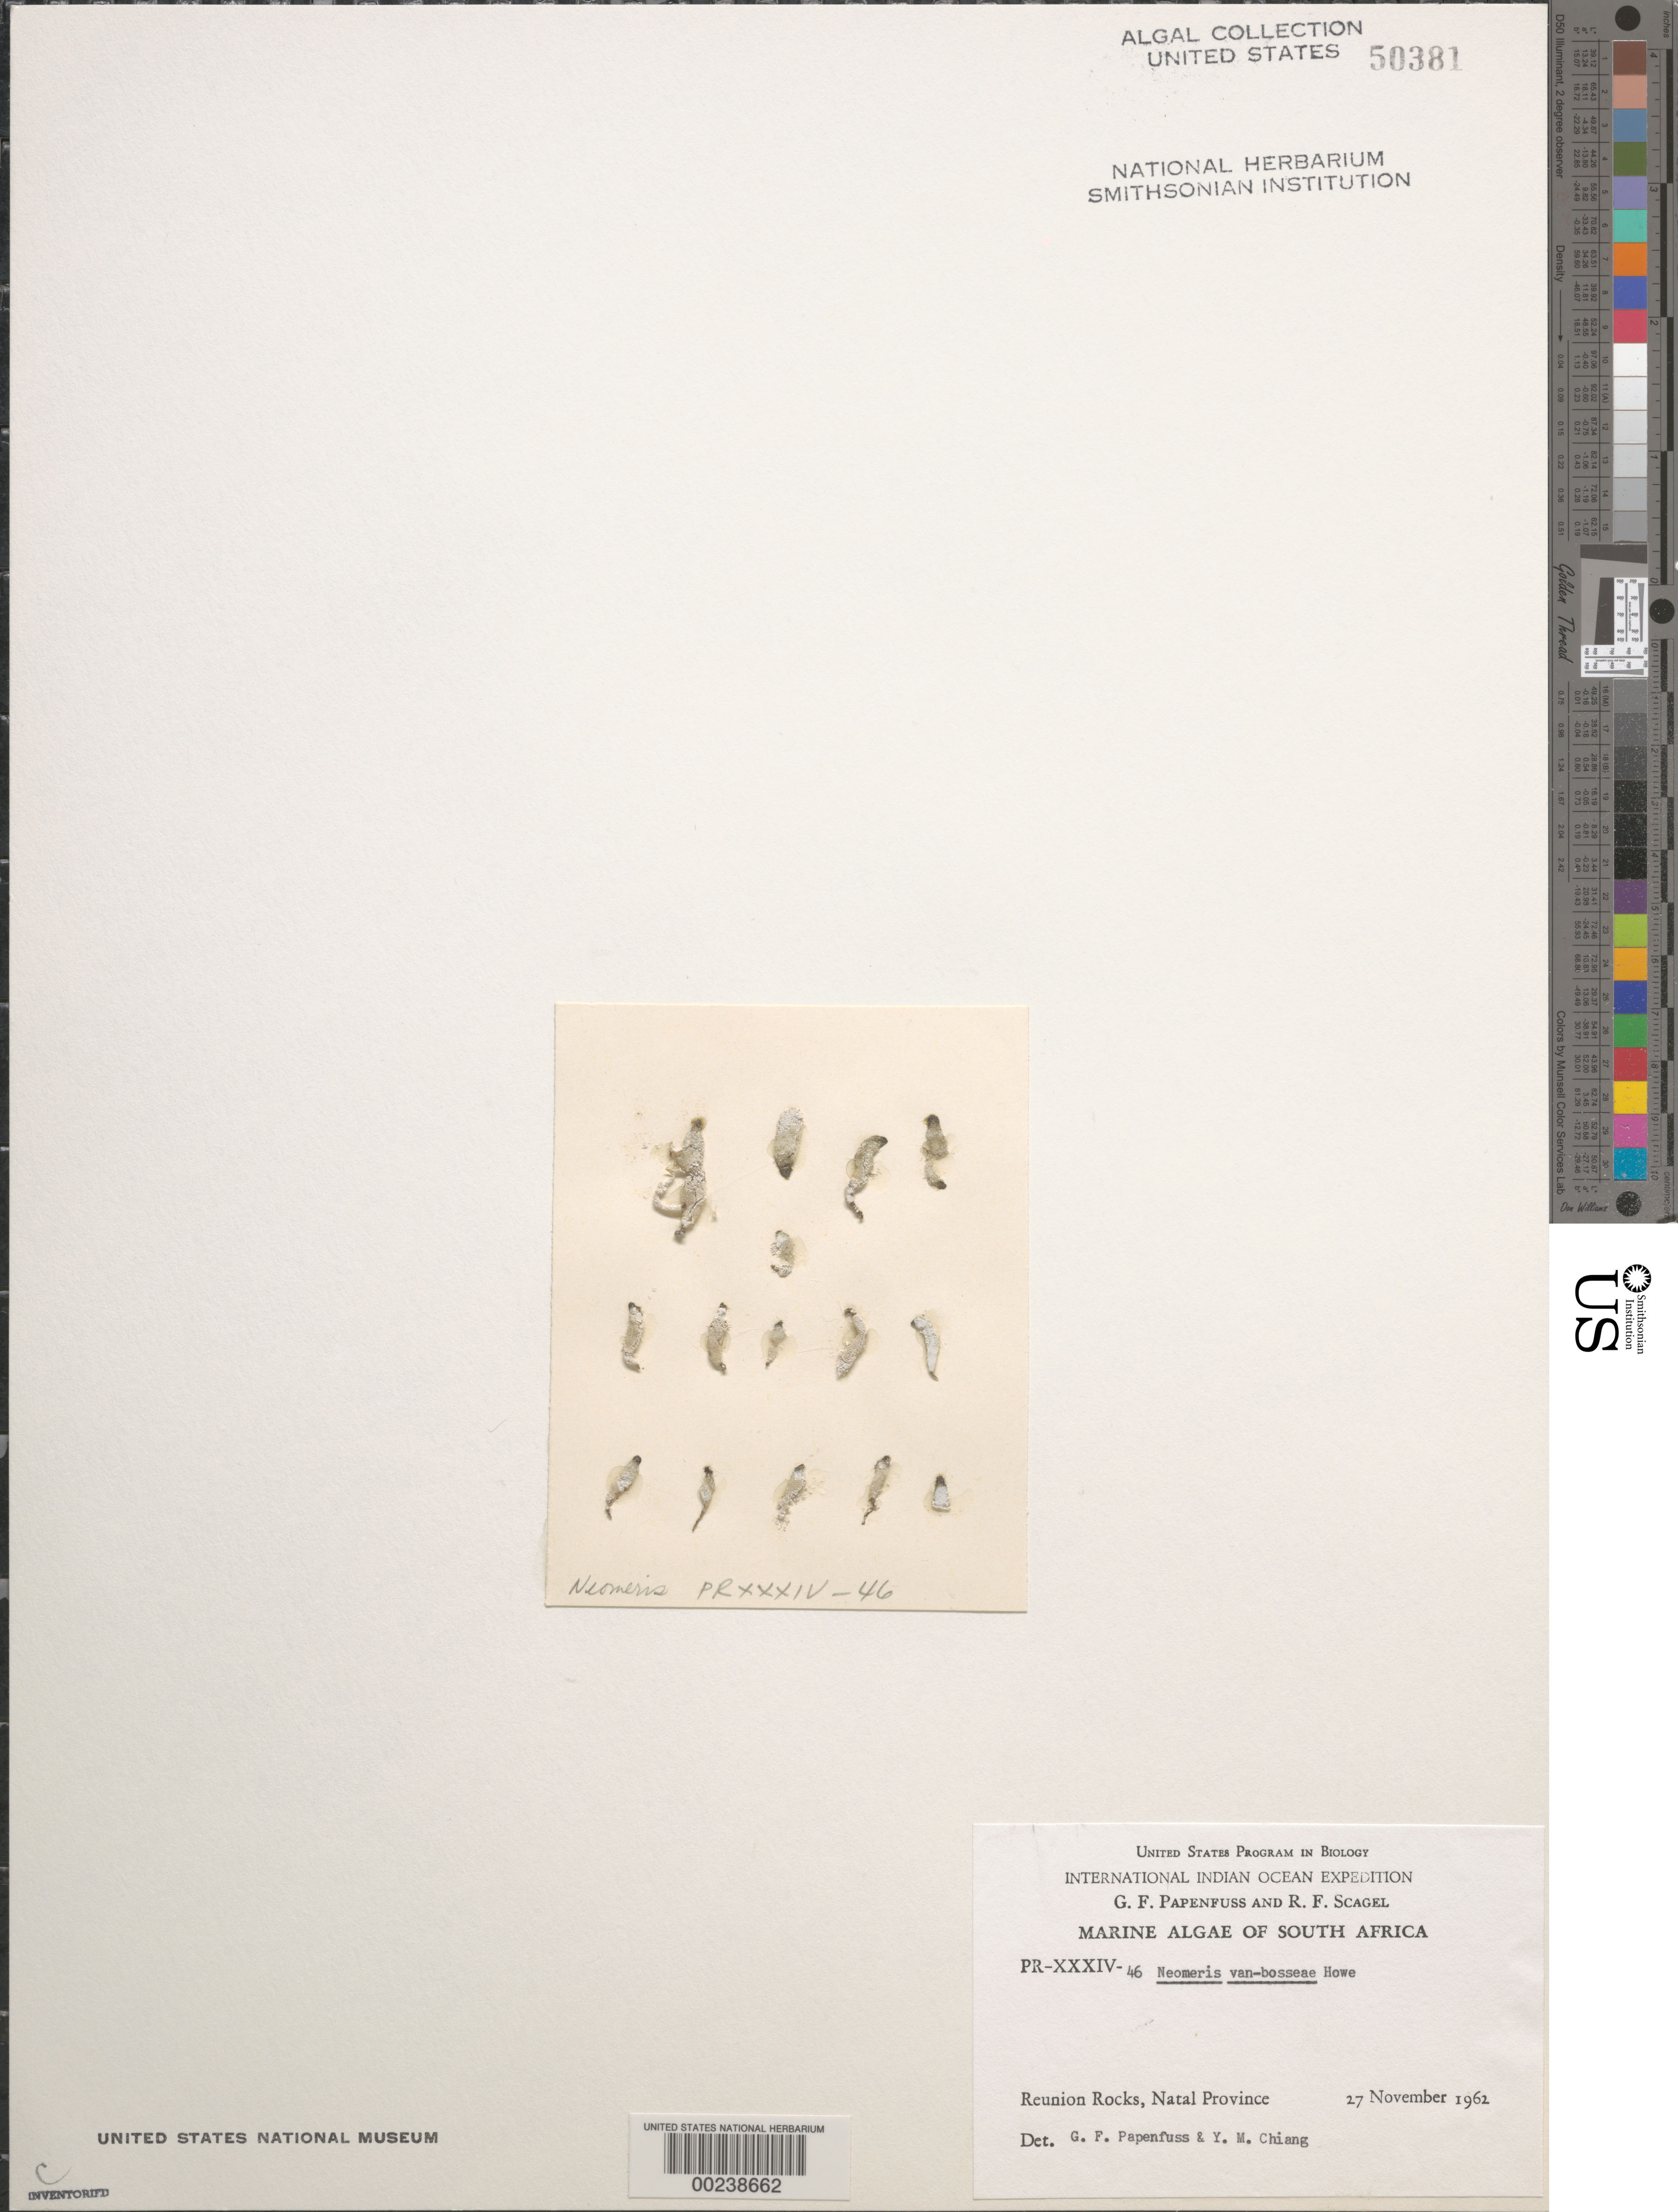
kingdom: Plantae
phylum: Chlorophyta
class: Ulvophyceae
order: Dasycladales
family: Dasycladaceae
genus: Neomeris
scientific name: Neomeris vanbosseae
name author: M. Howe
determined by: Papenfuss, G. F.; Chiang, Y. M.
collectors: G. Papenfuss & R. F. Scagel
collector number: PR-XXXIV-46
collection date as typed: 27 Nov 1962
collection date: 1962-11-27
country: South Africa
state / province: KwaZulu-Natal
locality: Reunion Rocks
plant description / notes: International Indian Ocean Expedition, 1962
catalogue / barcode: US 50381